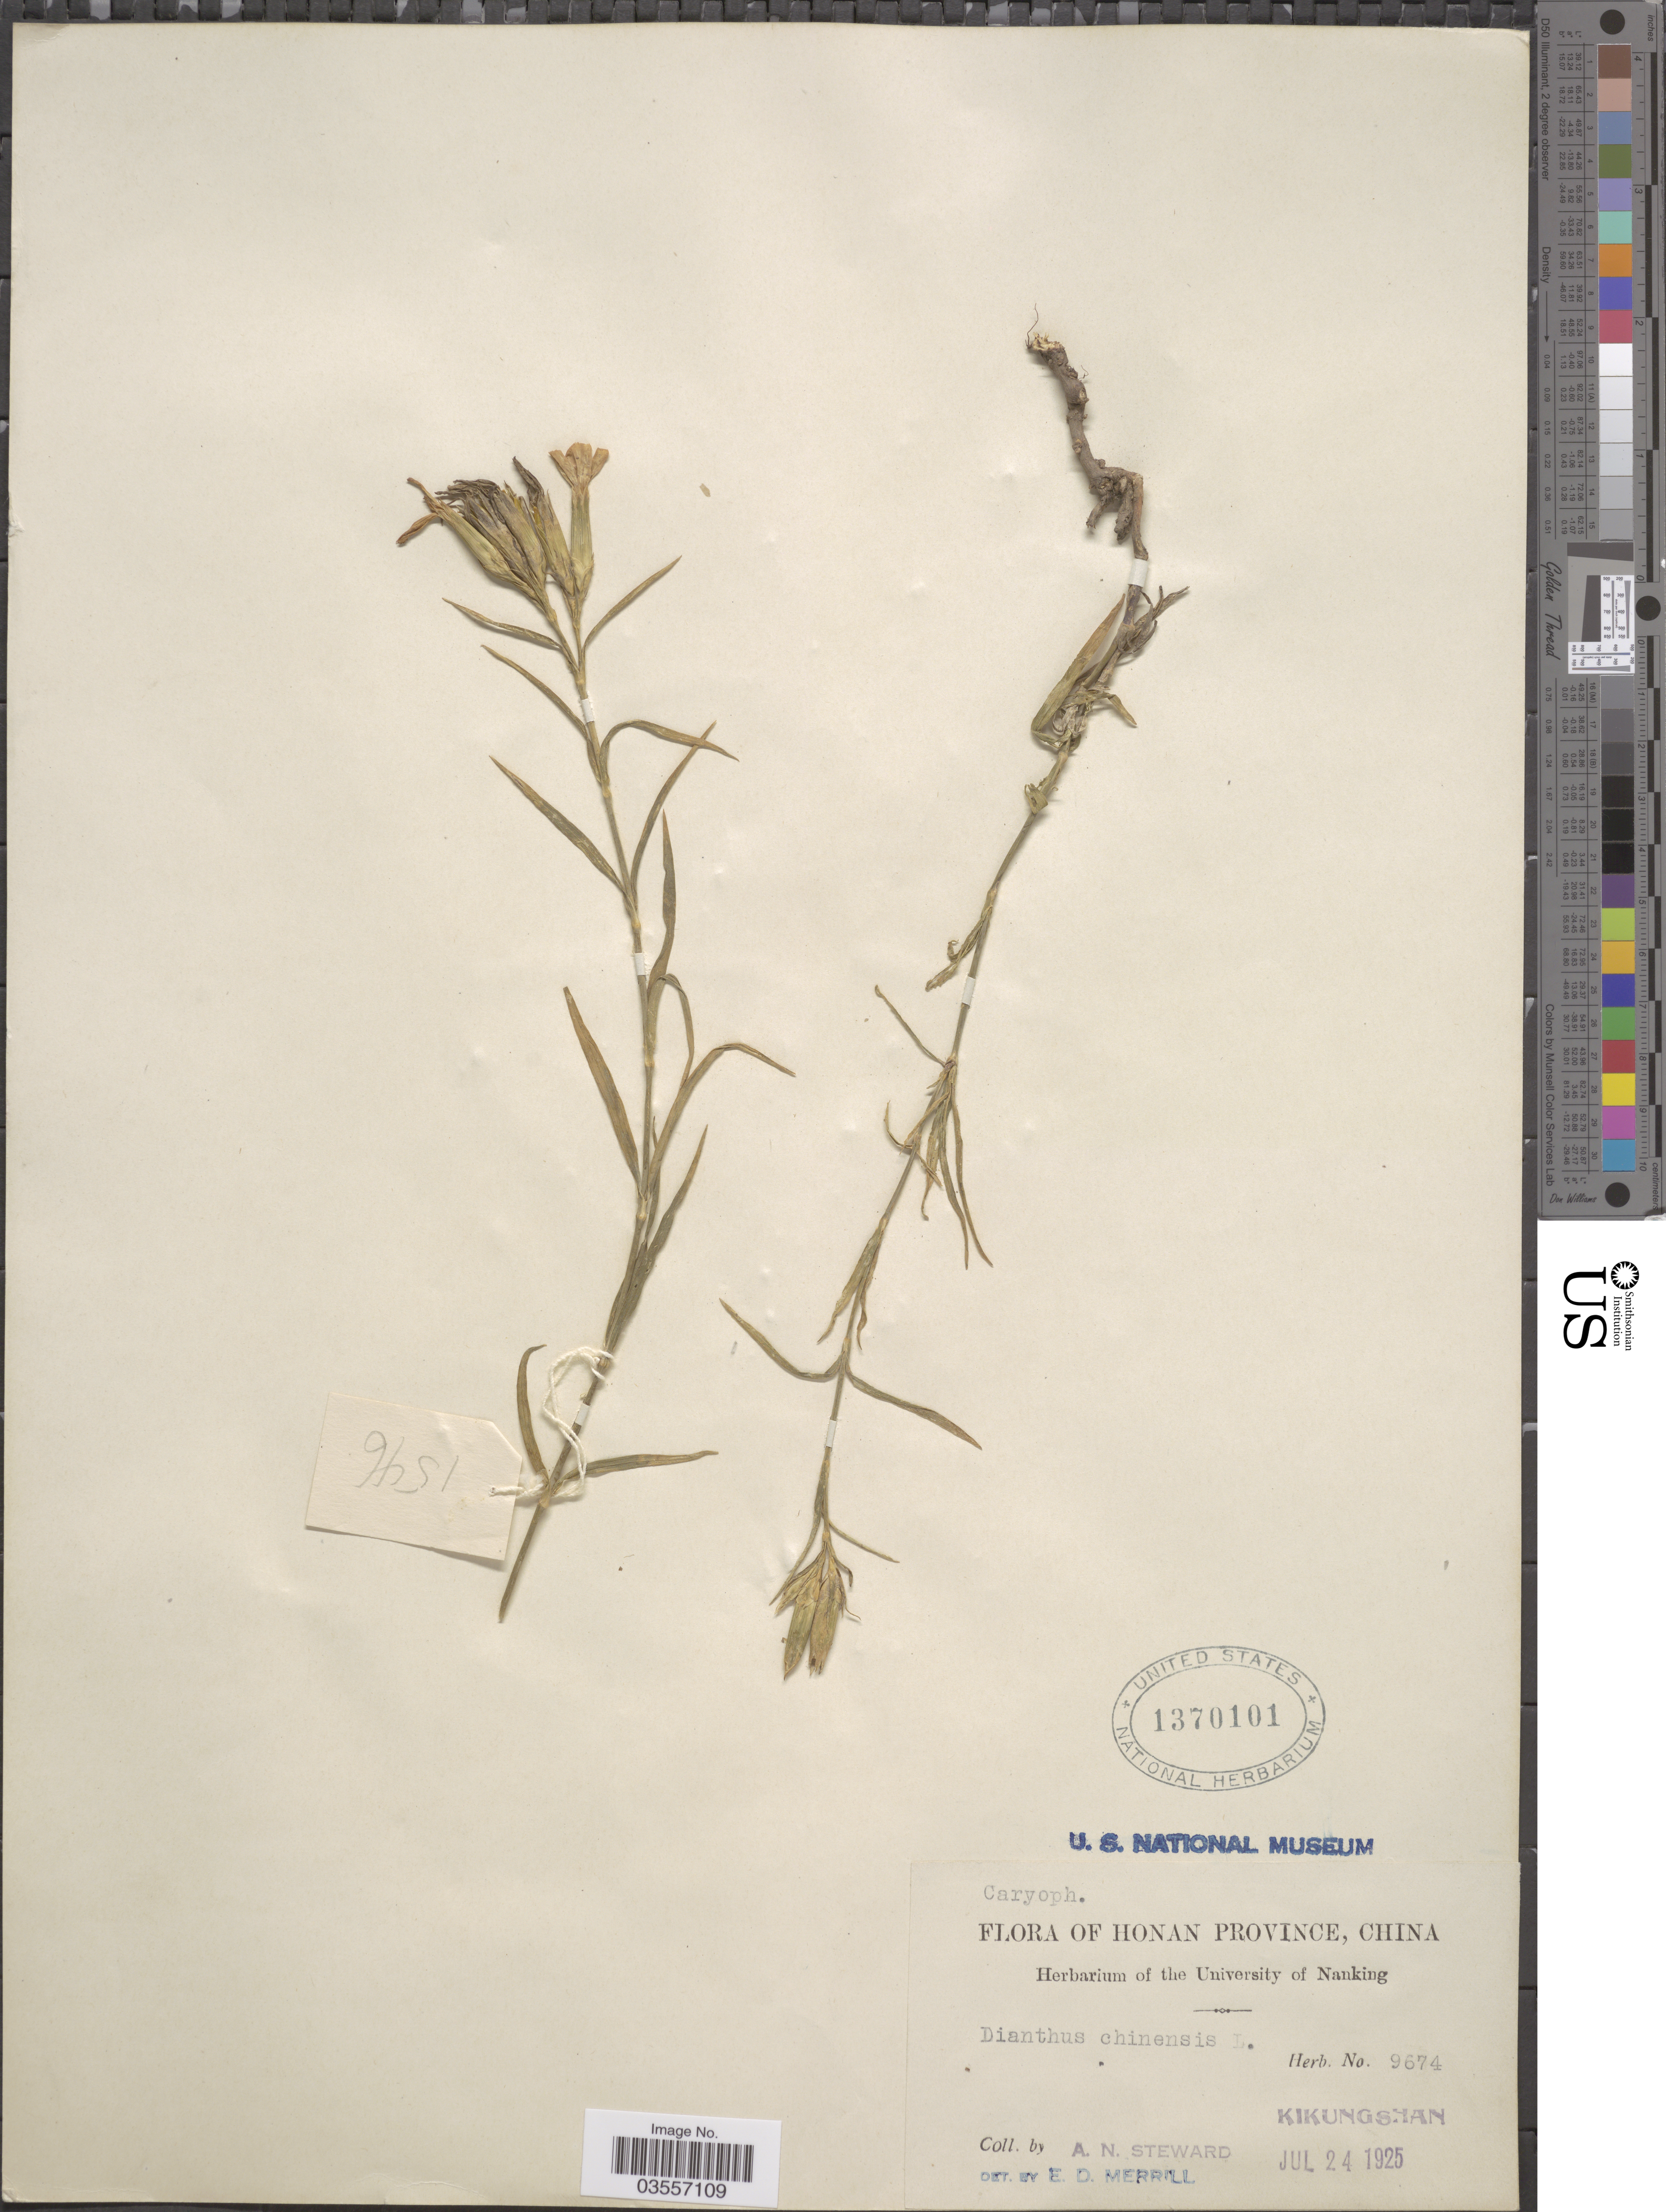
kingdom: Plantae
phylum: Tracheophyta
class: Magnoliopsida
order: Caryophyllales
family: Caryophyllaceae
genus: Dianthus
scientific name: Dianthus chinensis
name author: L.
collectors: A. N. Steward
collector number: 9674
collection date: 1925-07-24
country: China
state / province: Henan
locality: Honan Province. Kikungshan.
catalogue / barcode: US 1370101